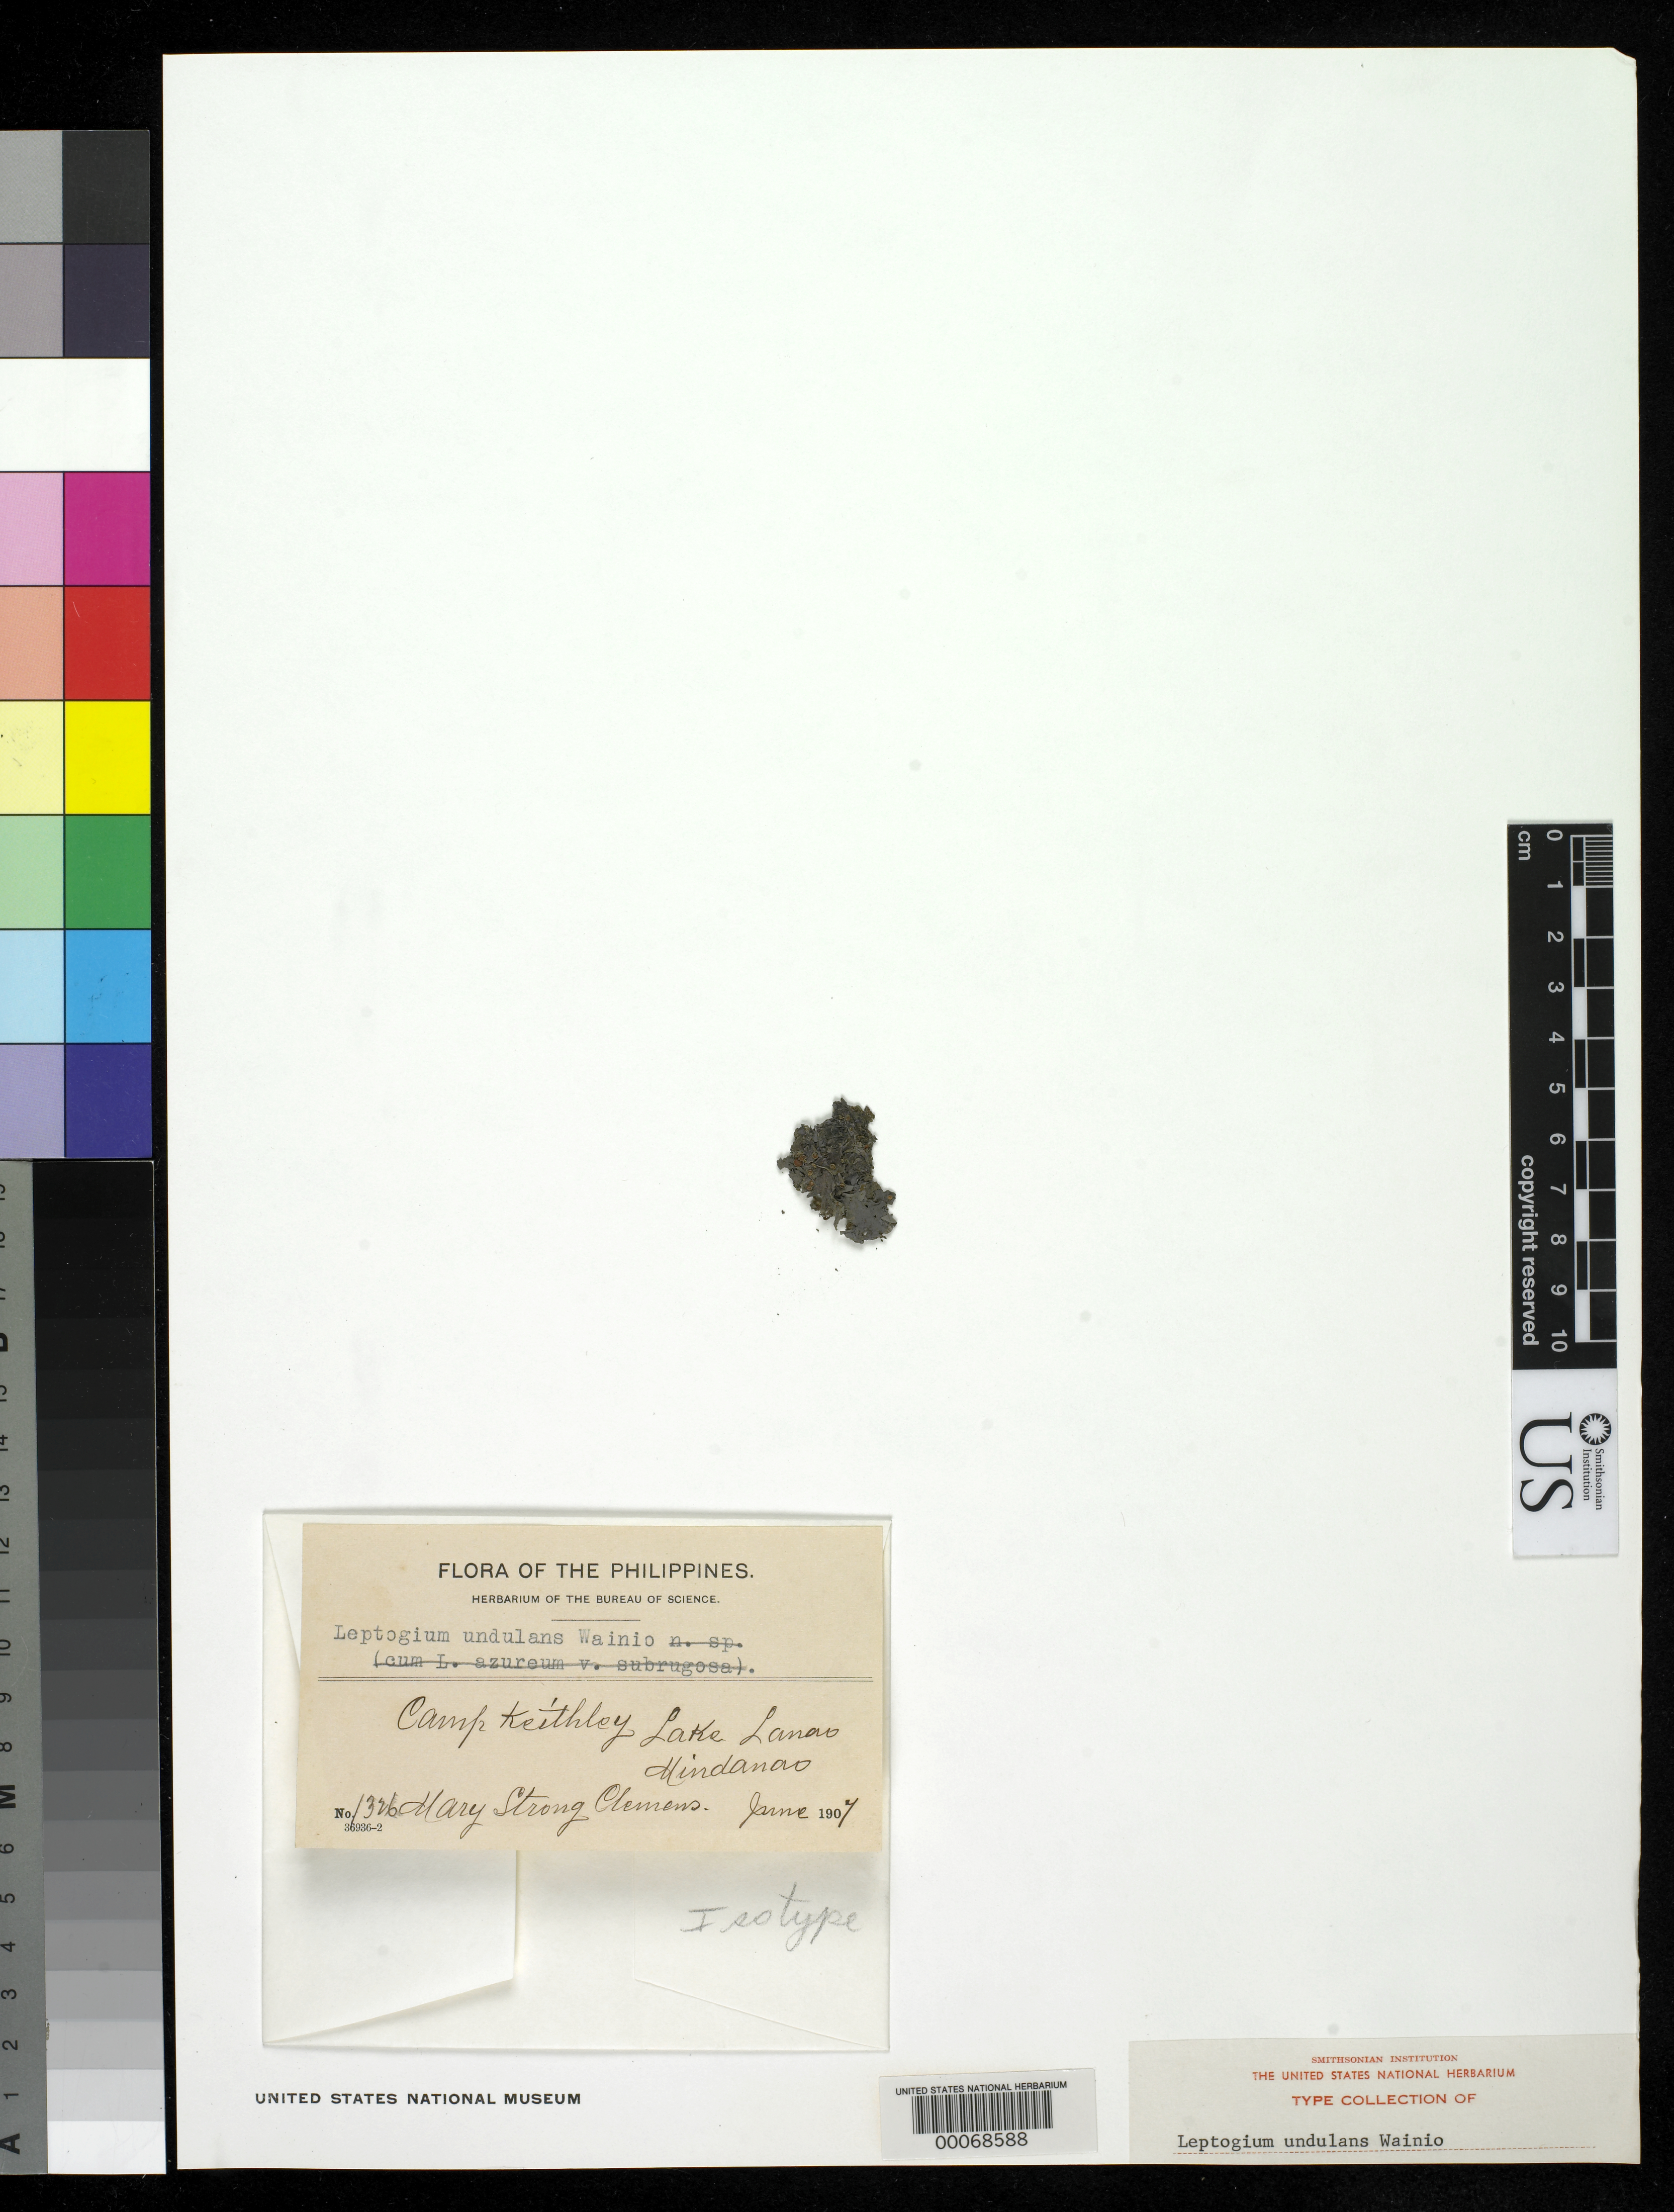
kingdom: Fungi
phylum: Ascomycota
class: Lecanoromycetes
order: Peltigerales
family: Collemataceae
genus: Leptogium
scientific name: Leptogium undulans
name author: Vain.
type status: Isotype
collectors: M. S. Clemens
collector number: Bur. Sci. 1326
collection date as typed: Jun 1907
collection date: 1907-06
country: Philippines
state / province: Muslim Mindanao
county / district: Lanao del Sur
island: Mindanao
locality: Camp Keithley, Lake Lanao.